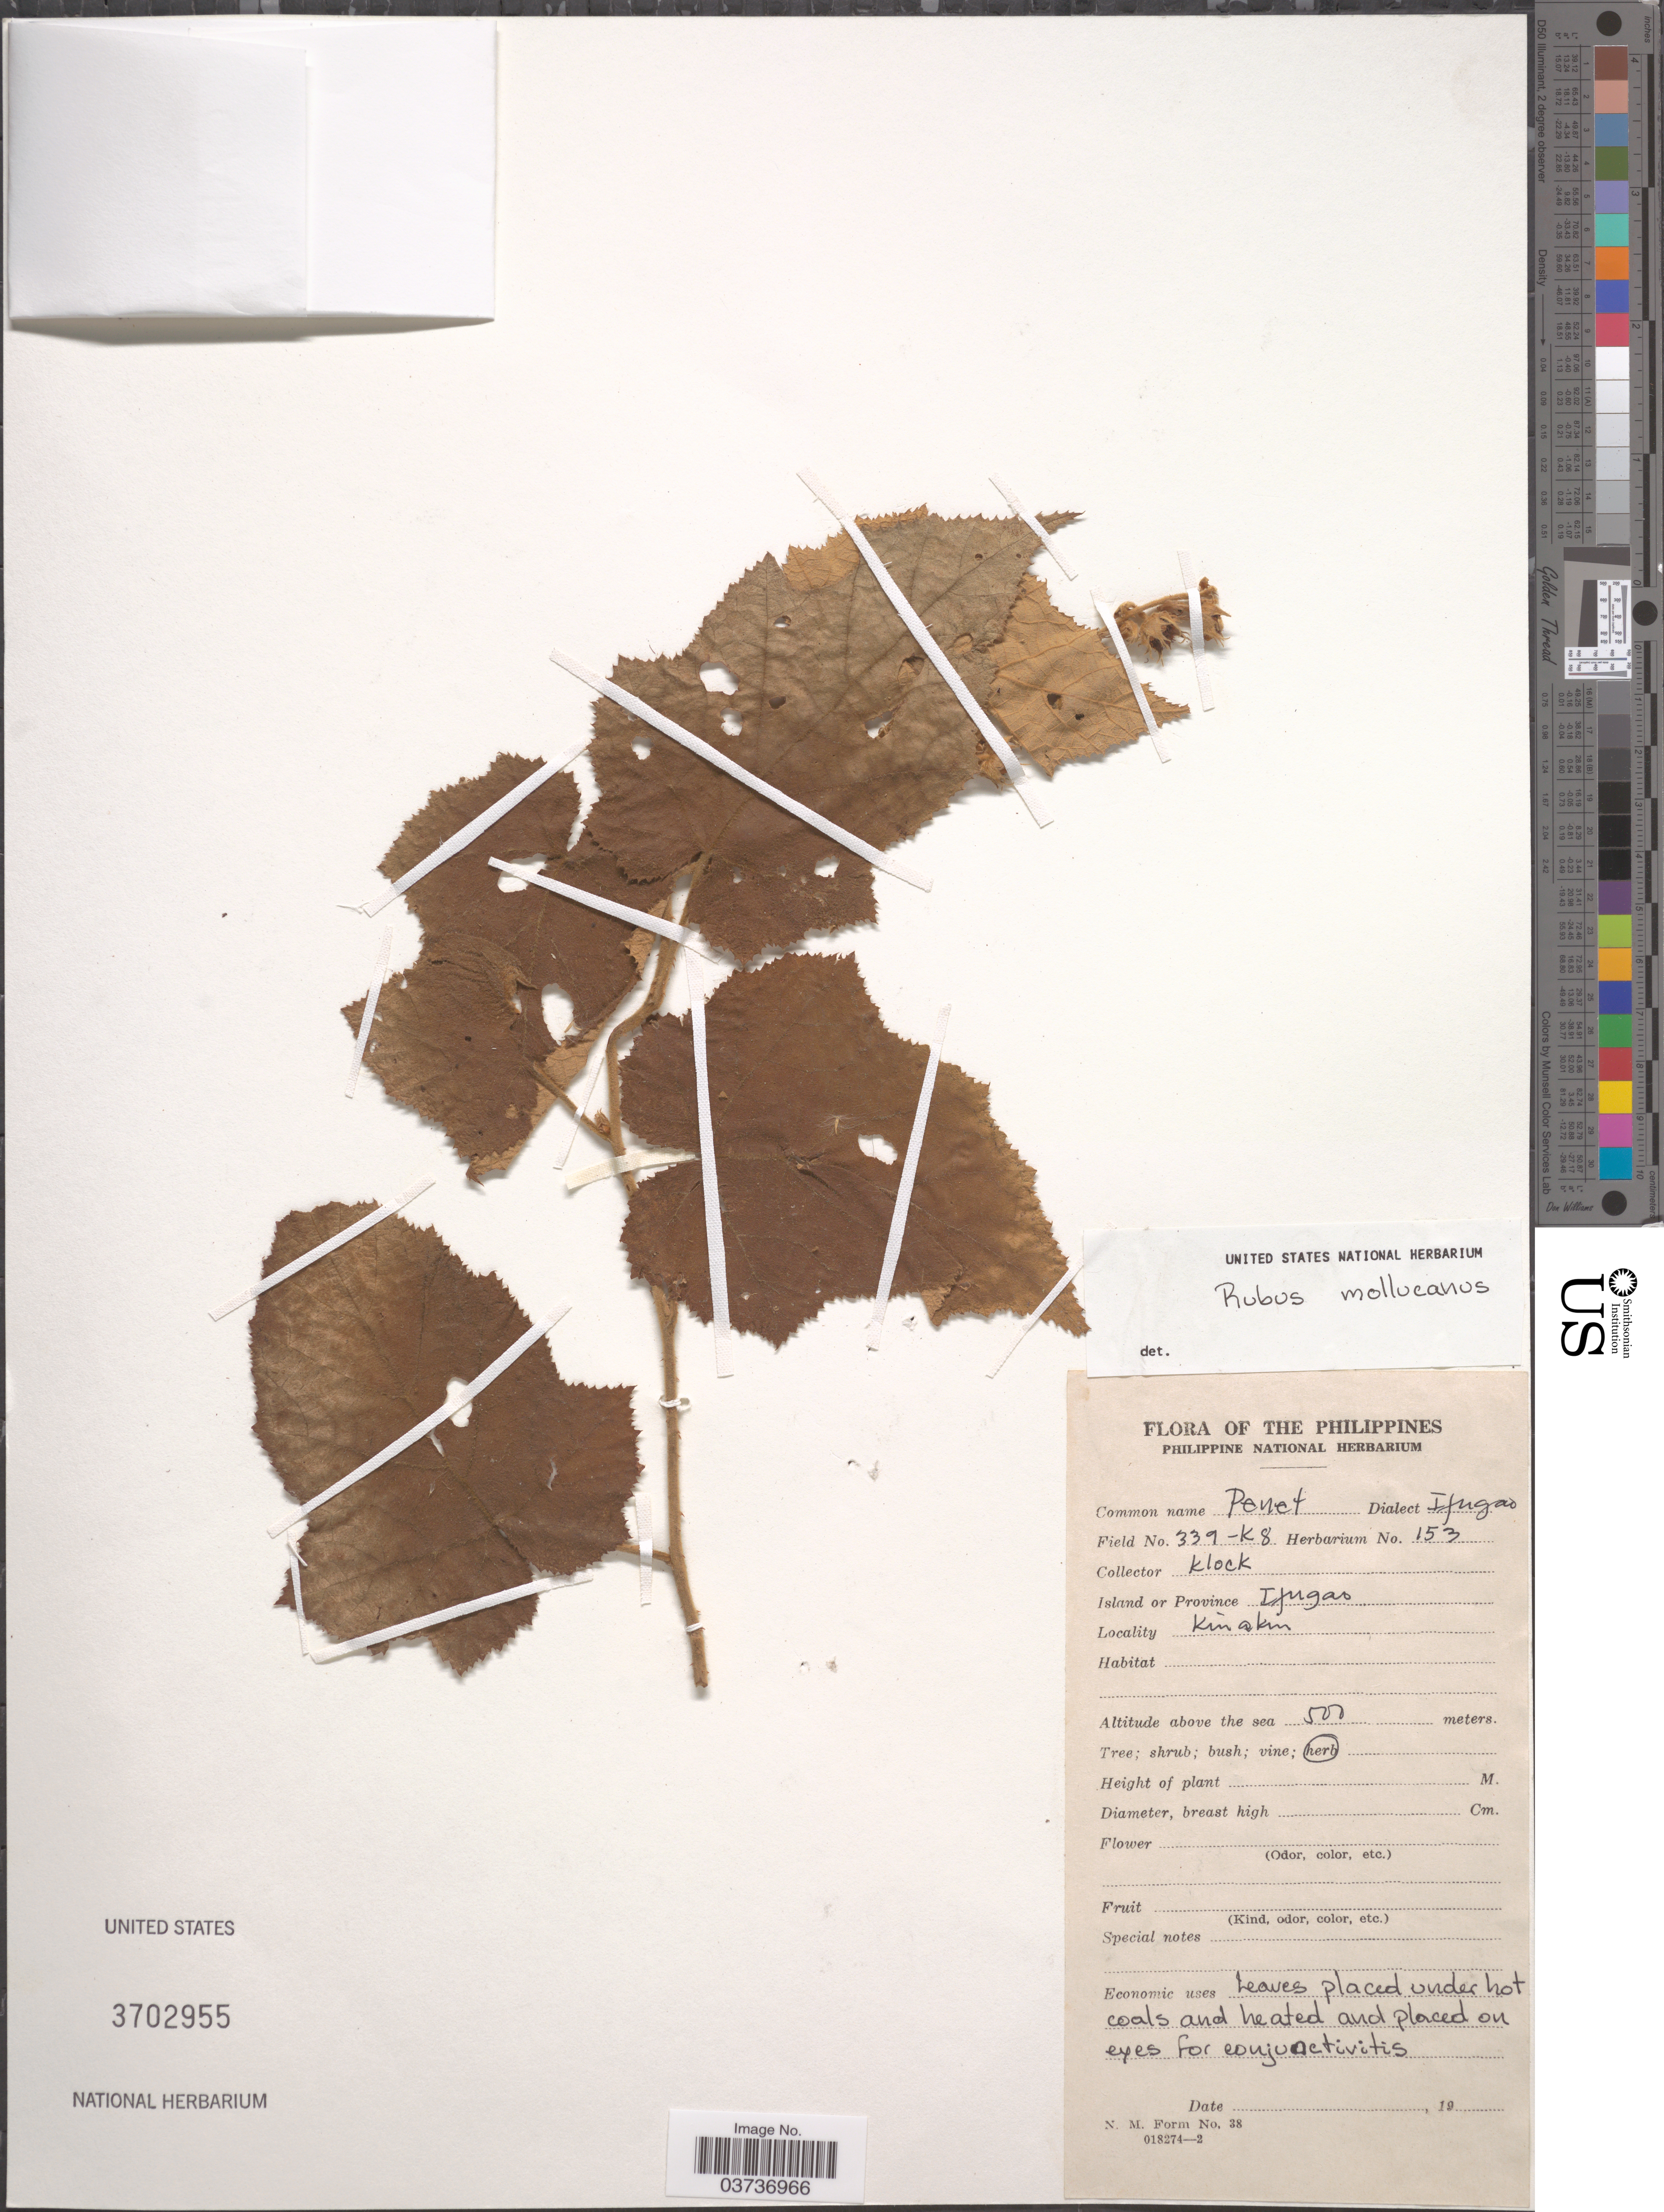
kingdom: Plantae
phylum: Tracheophyta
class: Magnoliopsida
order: Rosales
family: Rosaceae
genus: Rubus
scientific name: Rubus moluccanus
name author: L.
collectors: Klock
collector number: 339-K8/153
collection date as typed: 19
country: Philippines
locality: Province Ifugao. Kinakin.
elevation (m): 500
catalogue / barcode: US 3702955